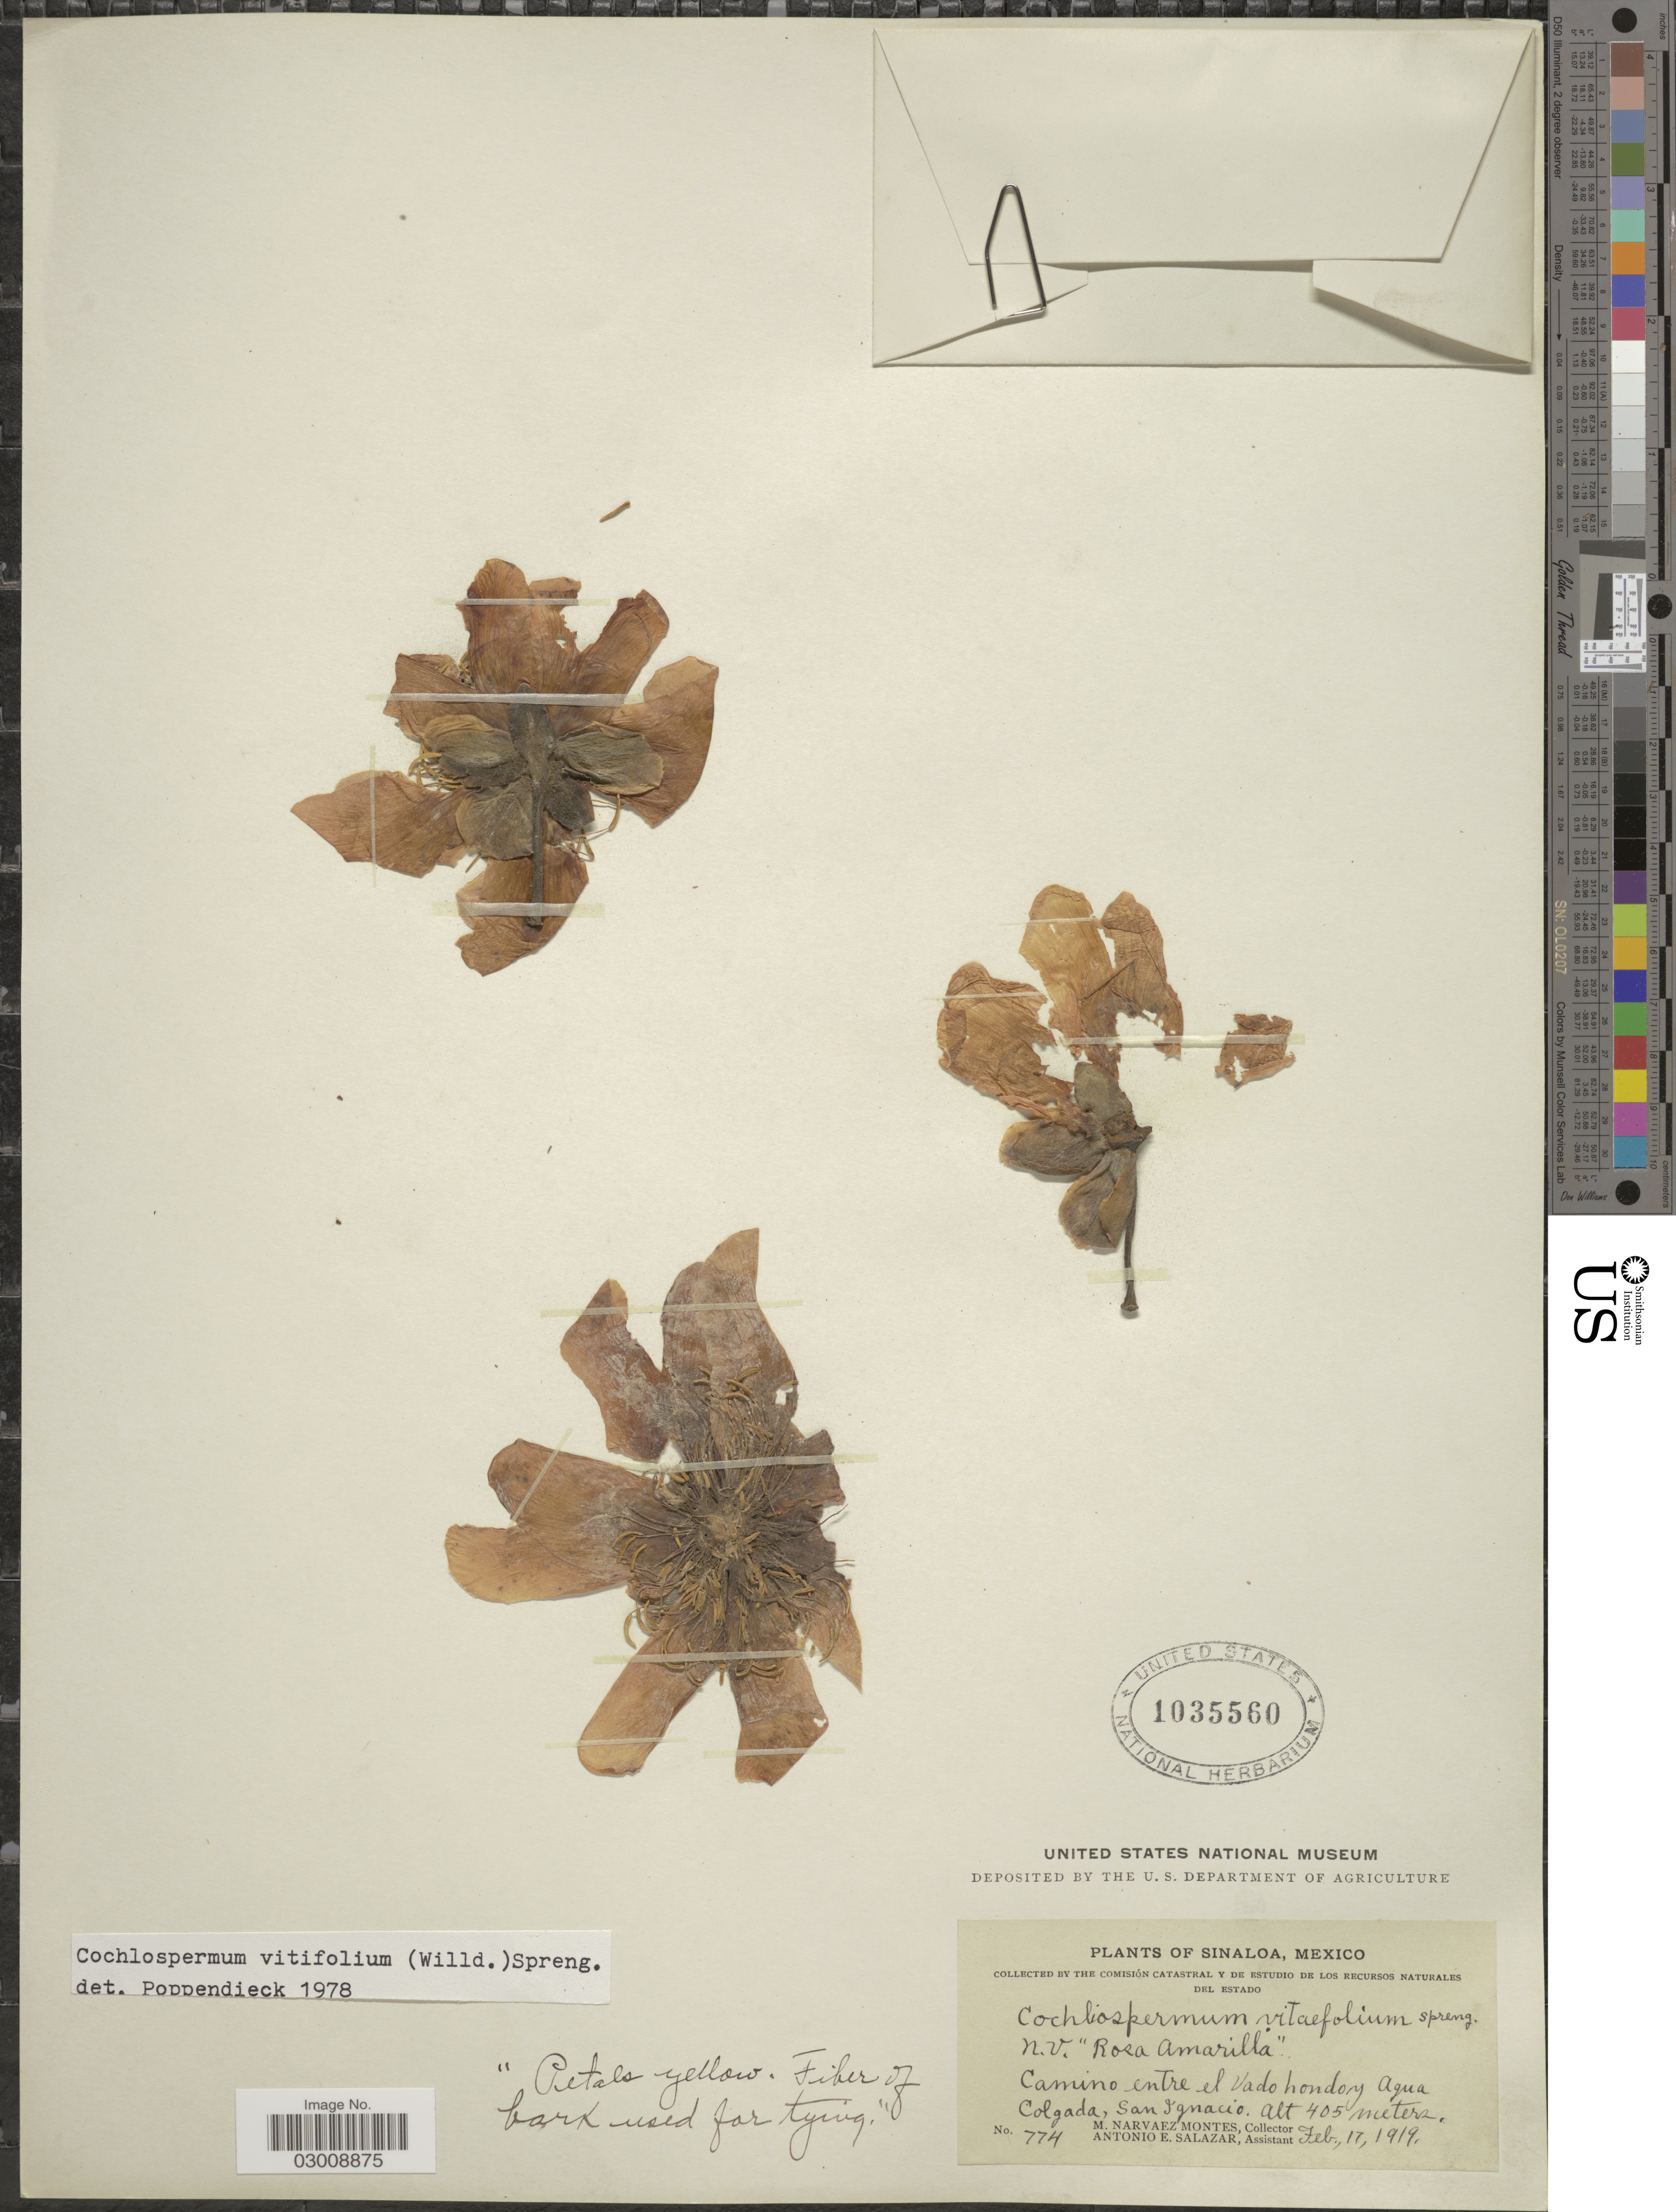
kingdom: Plantae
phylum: Tracheophyta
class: Magnoliopsida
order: Malvales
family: Cochlospermaceae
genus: Cochlospermum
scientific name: Cochlospermum vitifolium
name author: (Willd.) Spreng.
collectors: M. Narvaezmontes & A. E. Salazar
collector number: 774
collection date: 1919-02-17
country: Mexico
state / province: Sinaloa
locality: Camino entre el Vado hondory [interpreted] Agua Colgada, San Ignacio.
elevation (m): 405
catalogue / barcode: US 1035560